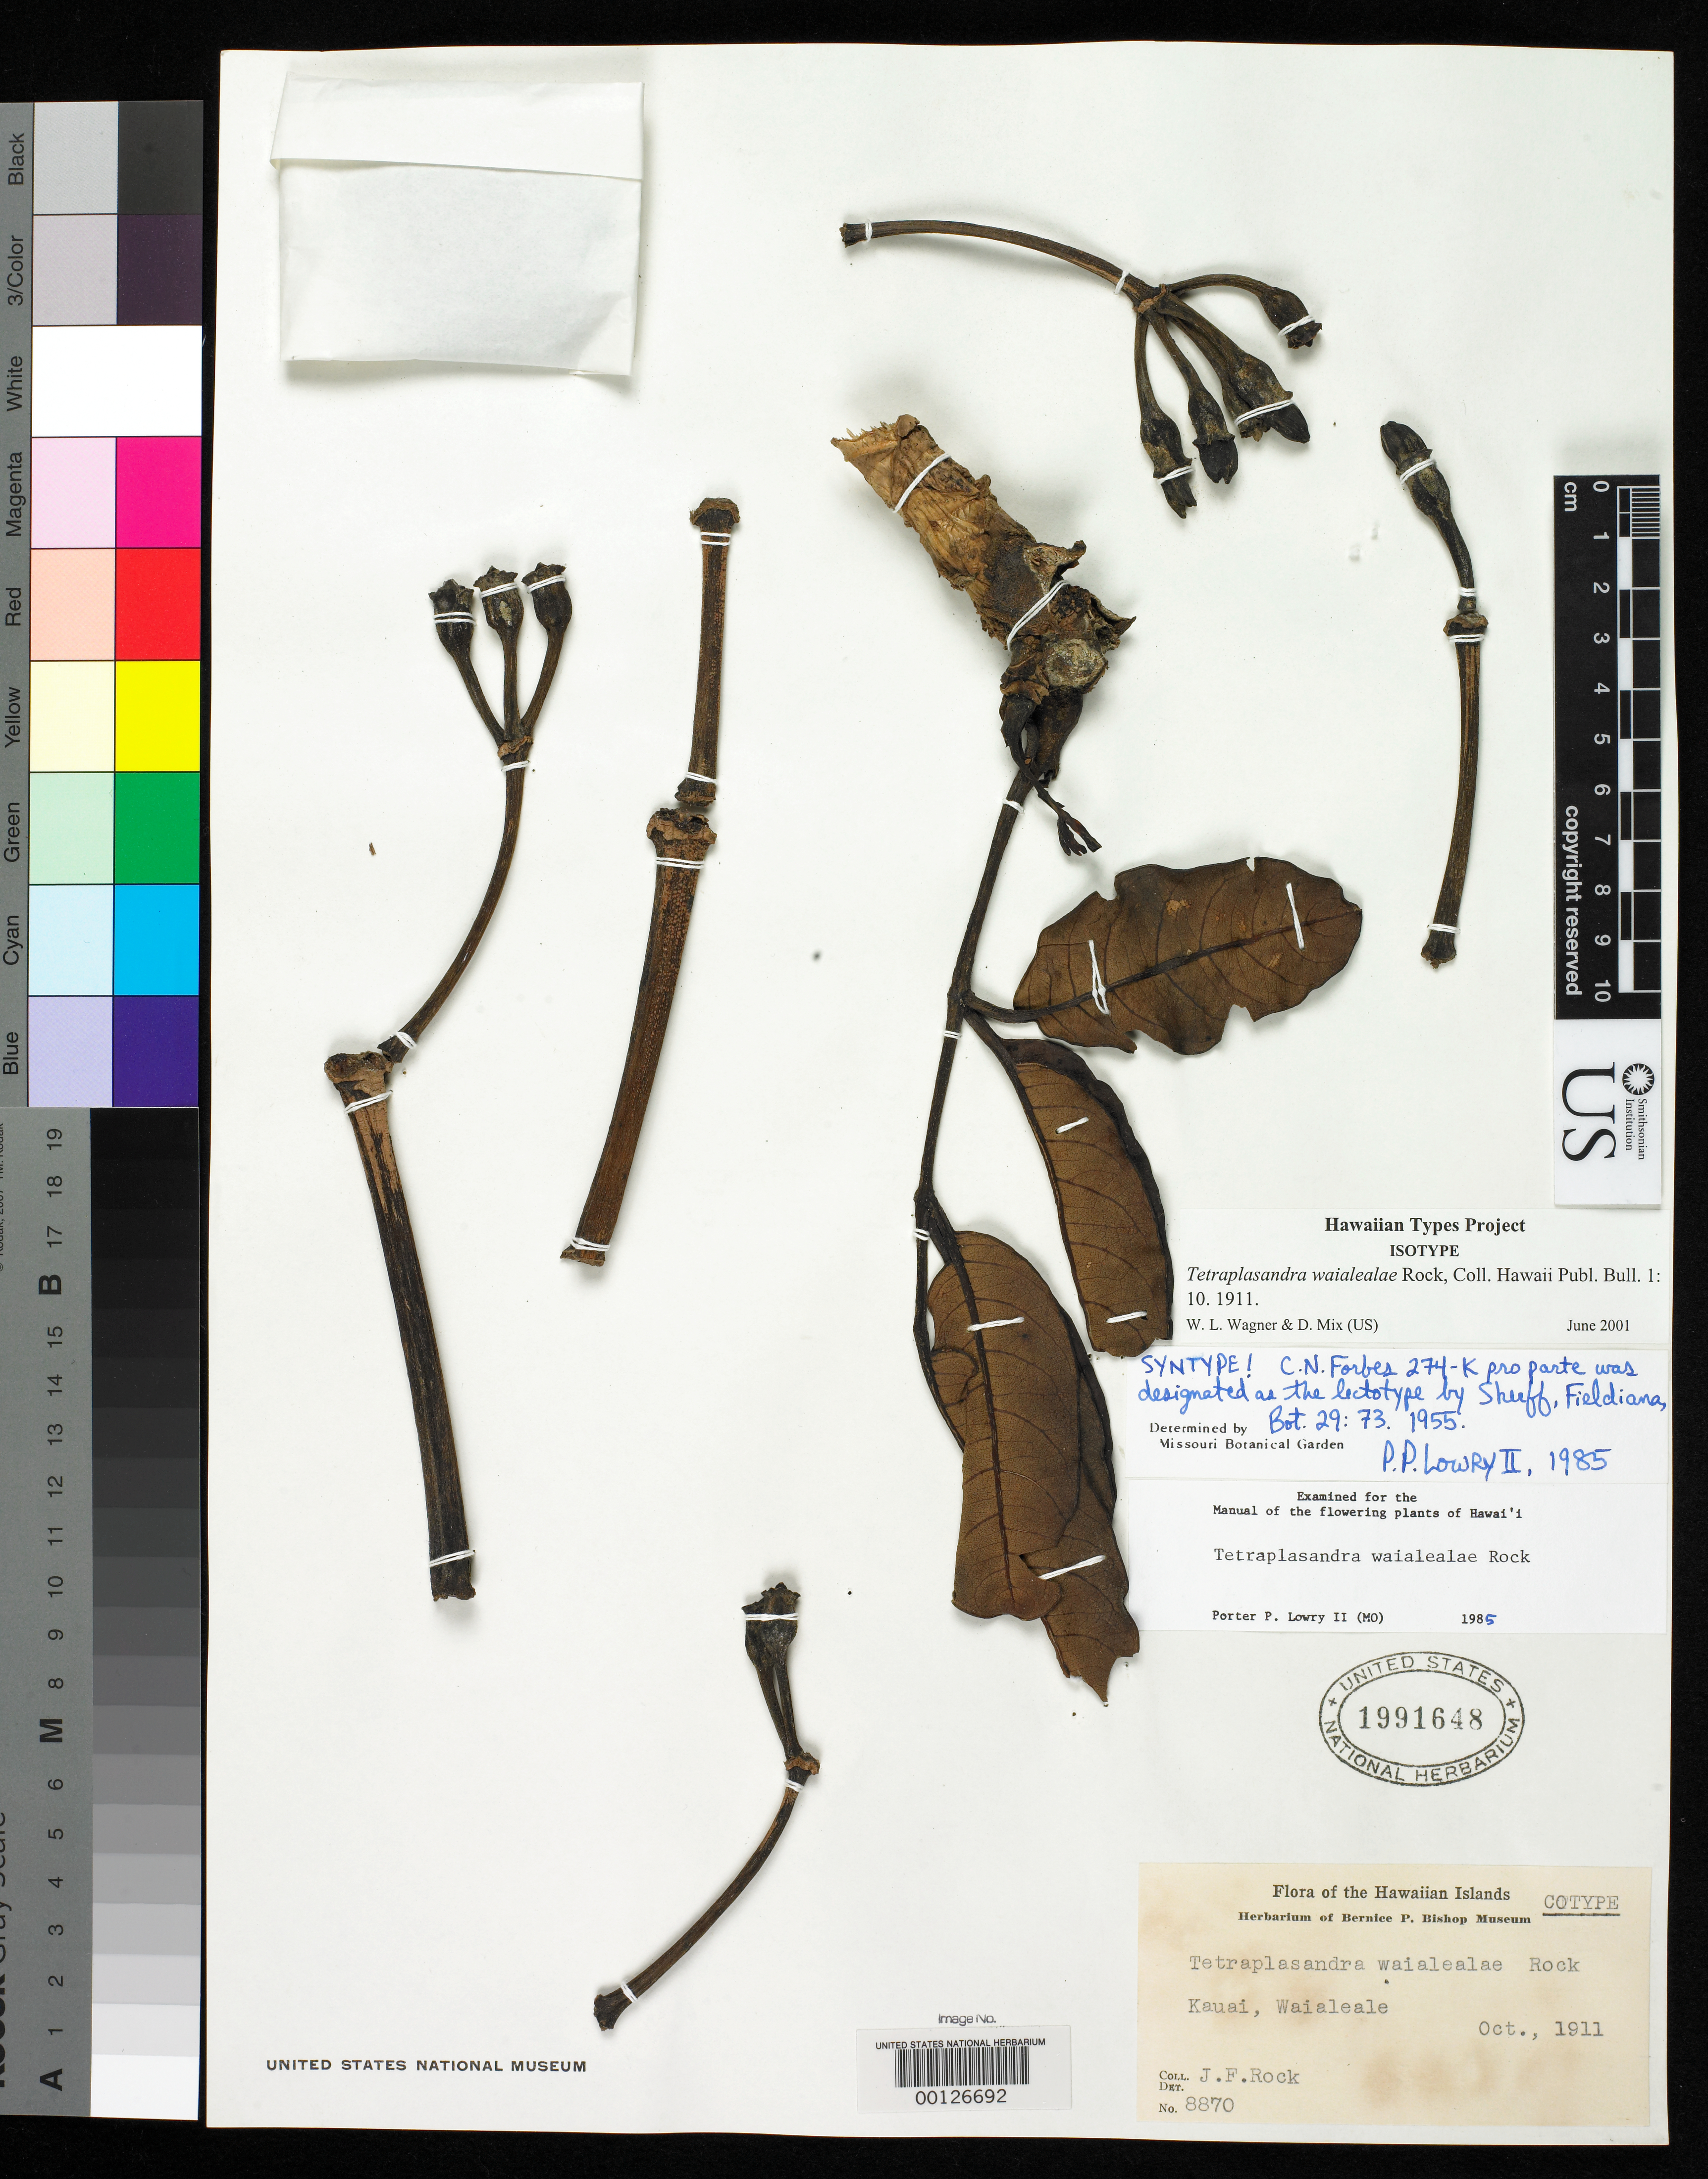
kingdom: Plantae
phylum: Tracheophyta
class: Magnoliopsida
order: Apiales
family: Araliaceae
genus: Tetraplasandra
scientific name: Tetraplasandra waialealae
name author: Rock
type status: Isotype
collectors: J. F. Rock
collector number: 8870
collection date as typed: Oct 1911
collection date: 1911-10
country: United States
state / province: Hawaii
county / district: Kauai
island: Kaua'i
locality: Waialealae.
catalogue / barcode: US 1991648